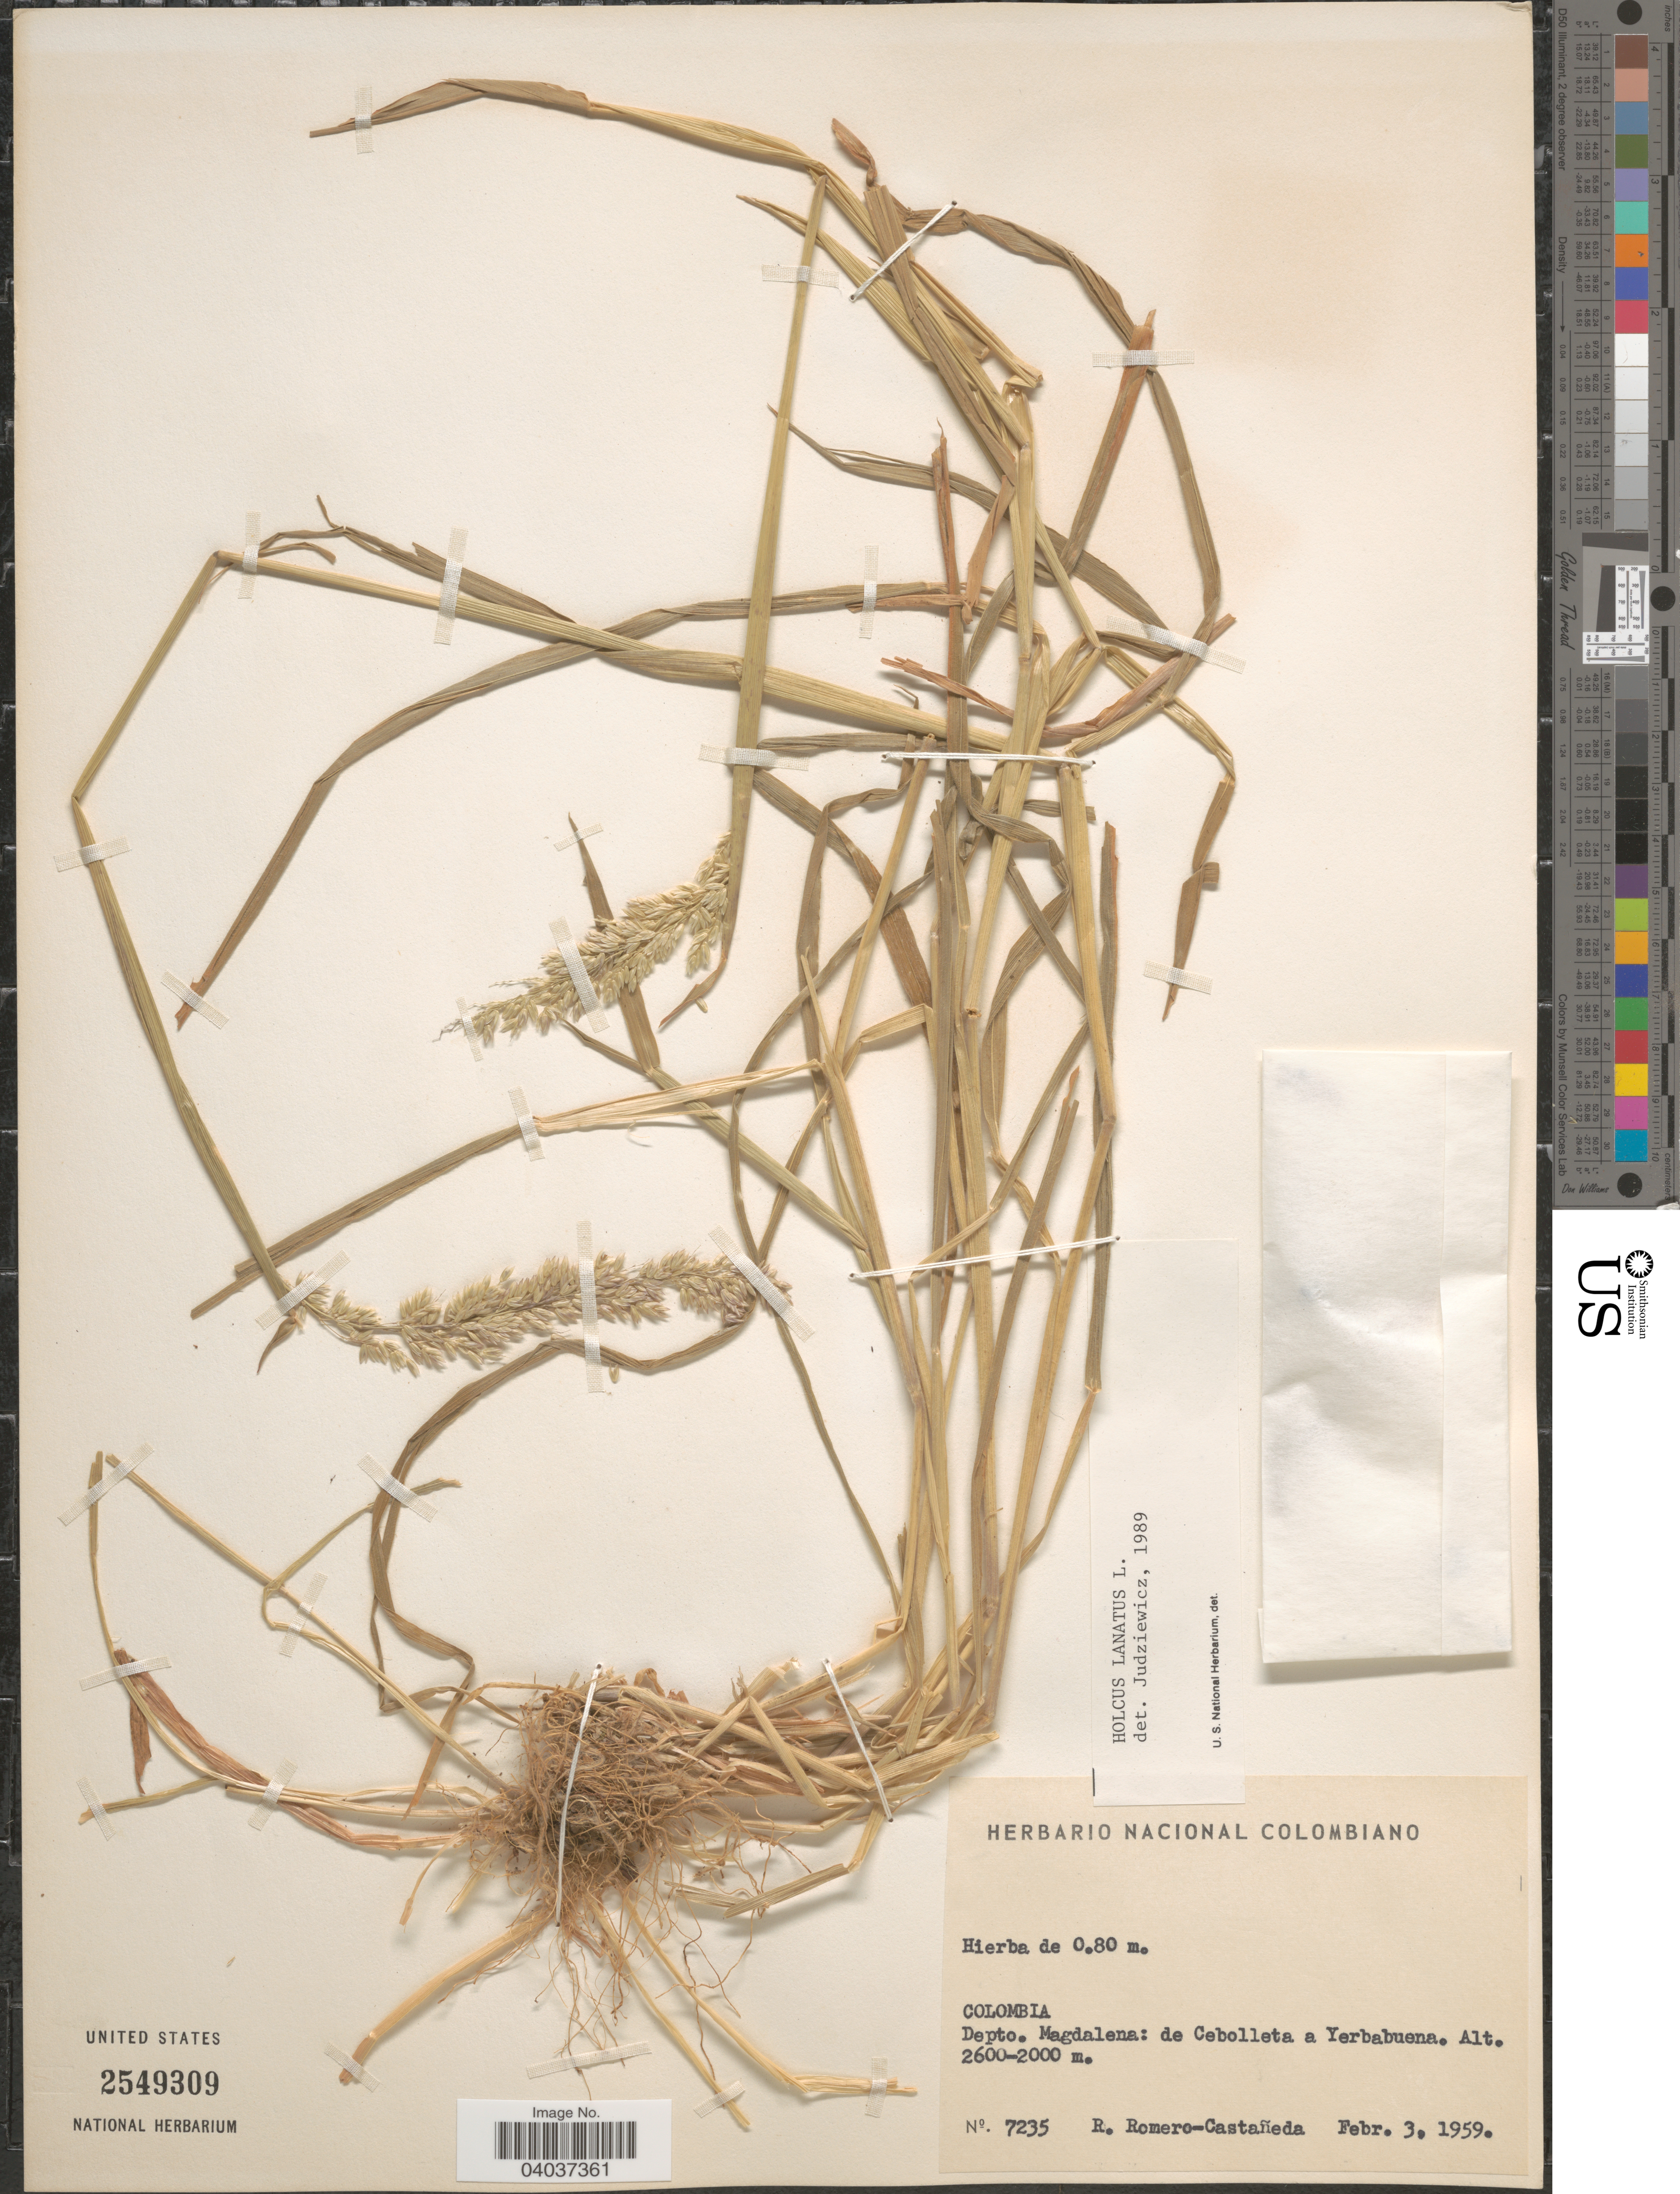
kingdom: Plantae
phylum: Tracheophyta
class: Liliopsida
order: Poales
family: Poaceae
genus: Holcus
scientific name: Holcus lanatus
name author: L.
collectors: R. Romero Castañeda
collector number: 7235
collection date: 1959-02-03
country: Colombia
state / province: Magdalena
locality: Depto. Magdalena: de Cebolleta a Yerbabuena.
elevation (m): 2000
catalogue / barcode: US 2549309